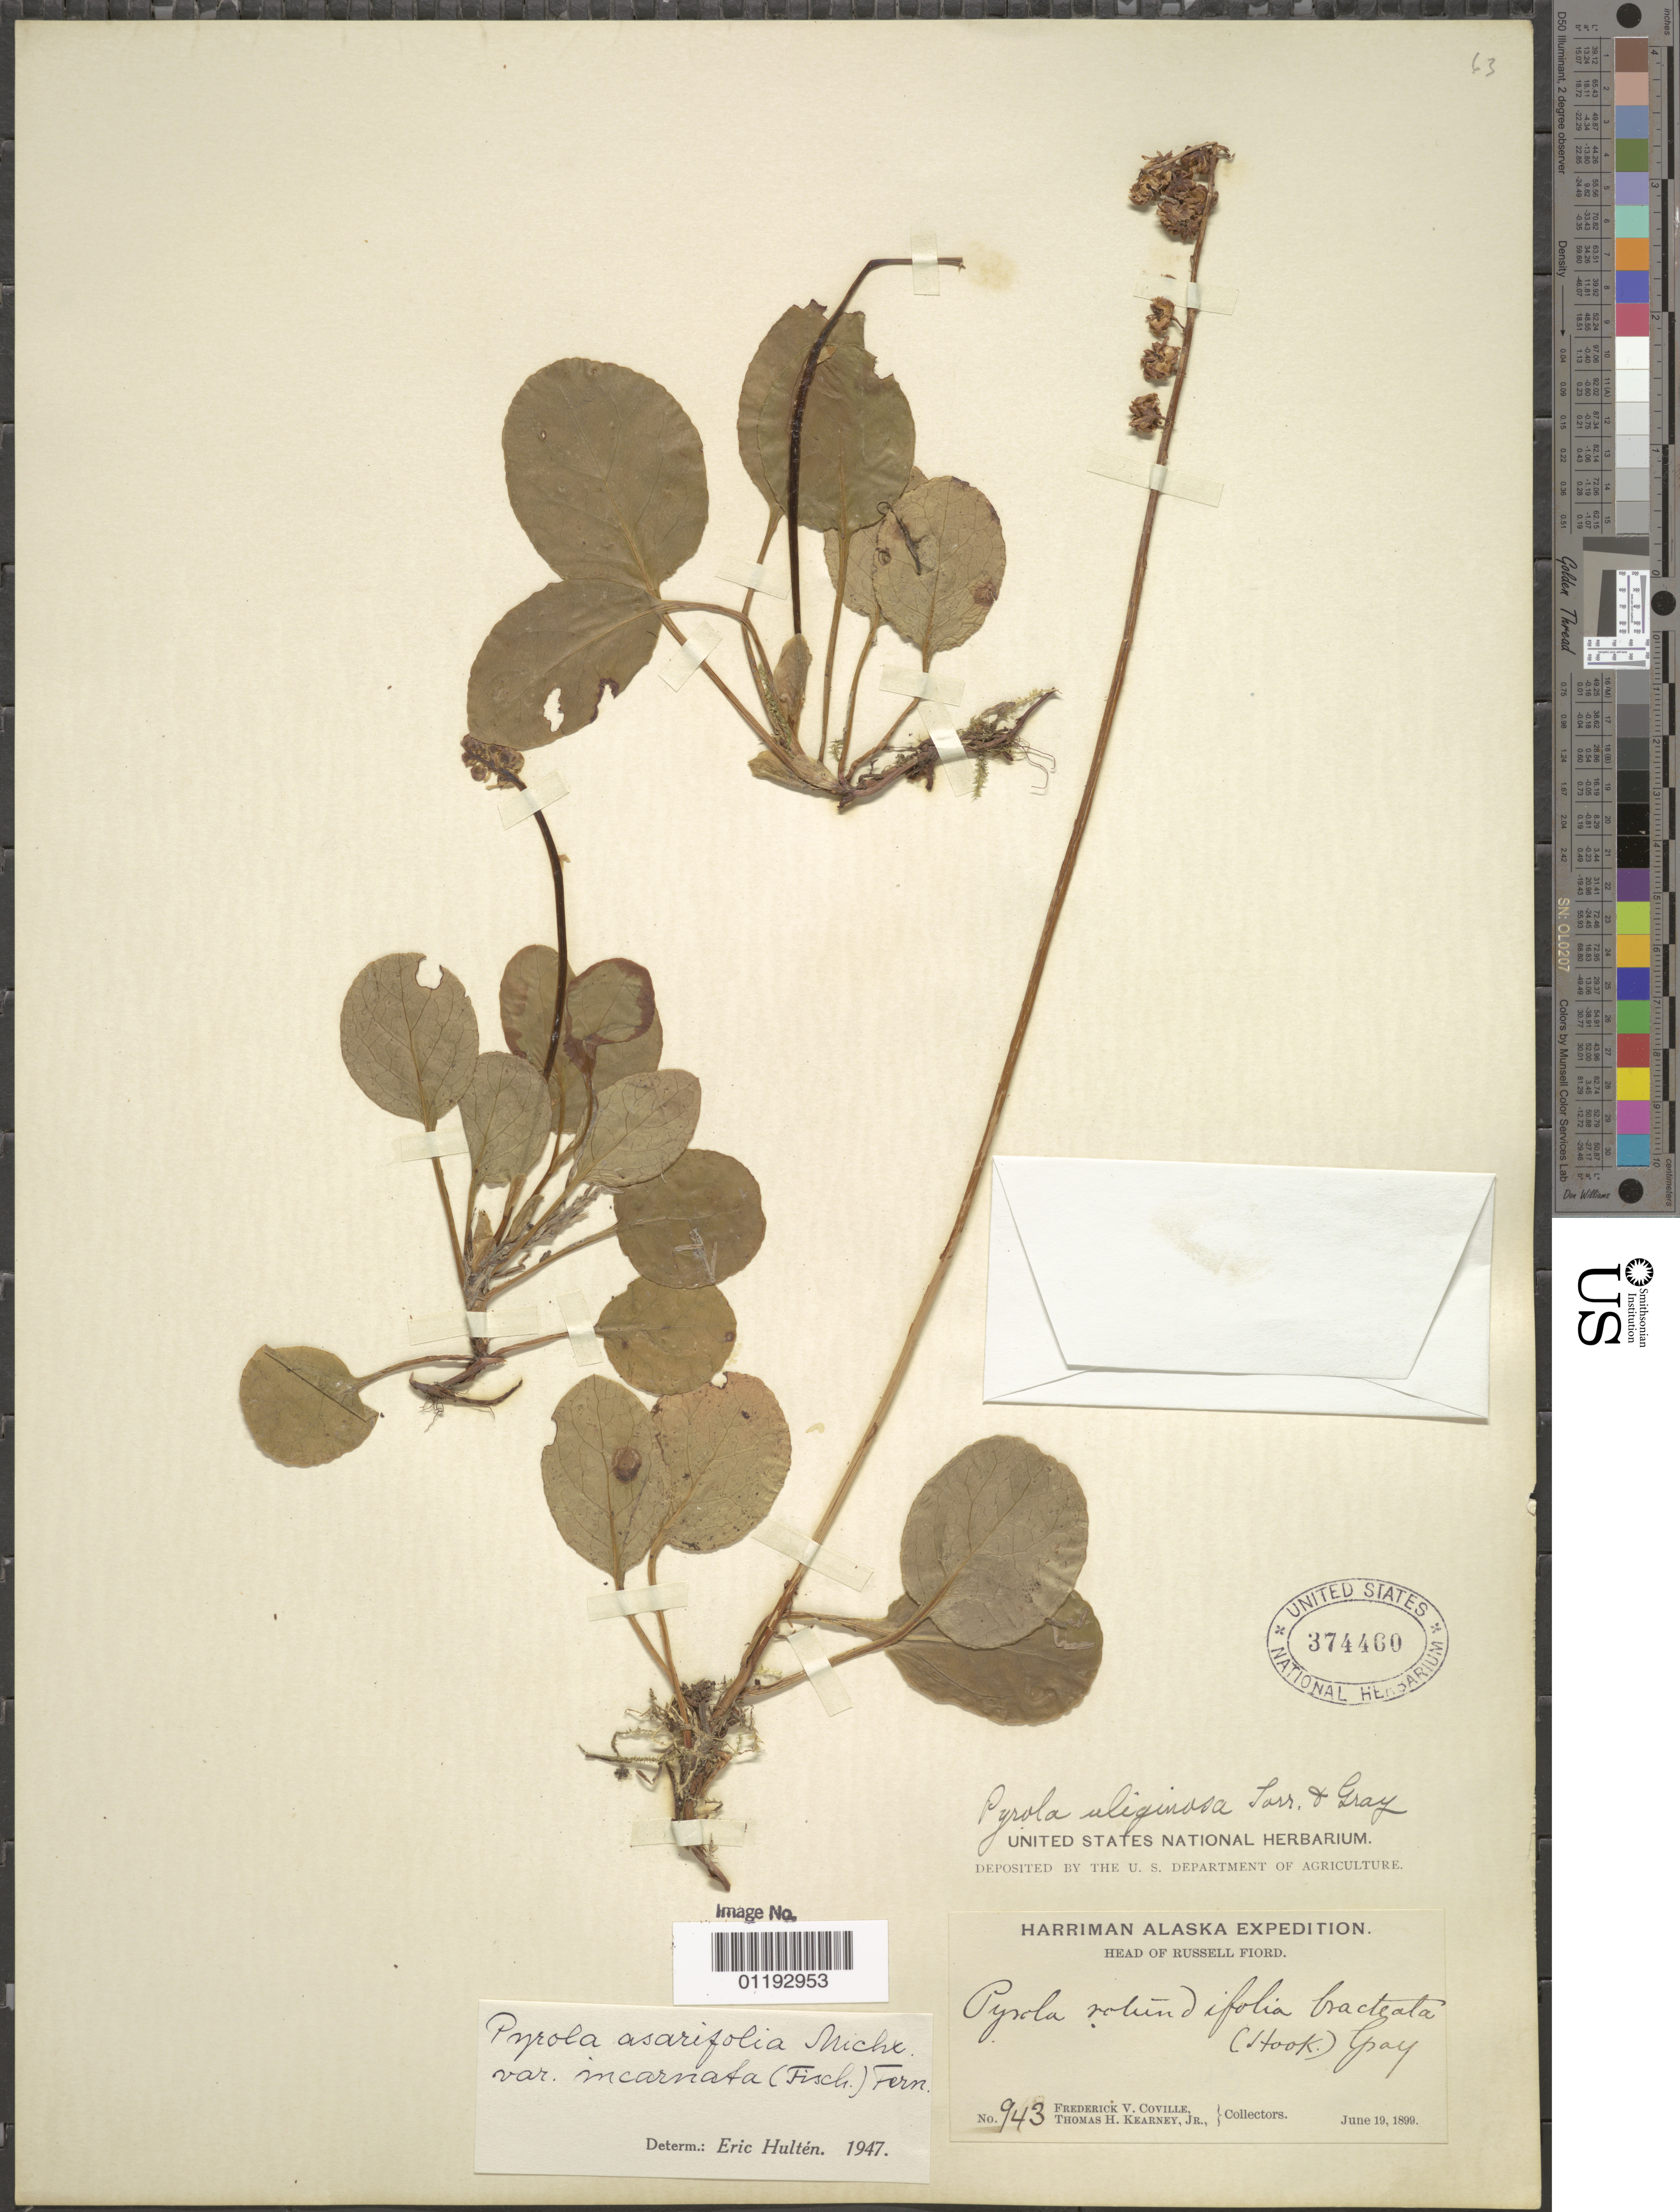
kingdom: Plantae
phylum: Tracheophyta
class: Magnoliopsida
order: Ericales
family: Ericaceae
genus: Pyrola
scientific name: Pyrola asarifolia var. incarnata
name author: (DC.) Fernald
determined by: Hultén, [O.] Eric G.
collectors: F. V. Coville & T. H. Kearney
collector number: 943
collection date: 1899-06-19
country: United States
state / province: Alaska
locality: Head of Russelll Fjord.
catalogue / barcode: US 374460